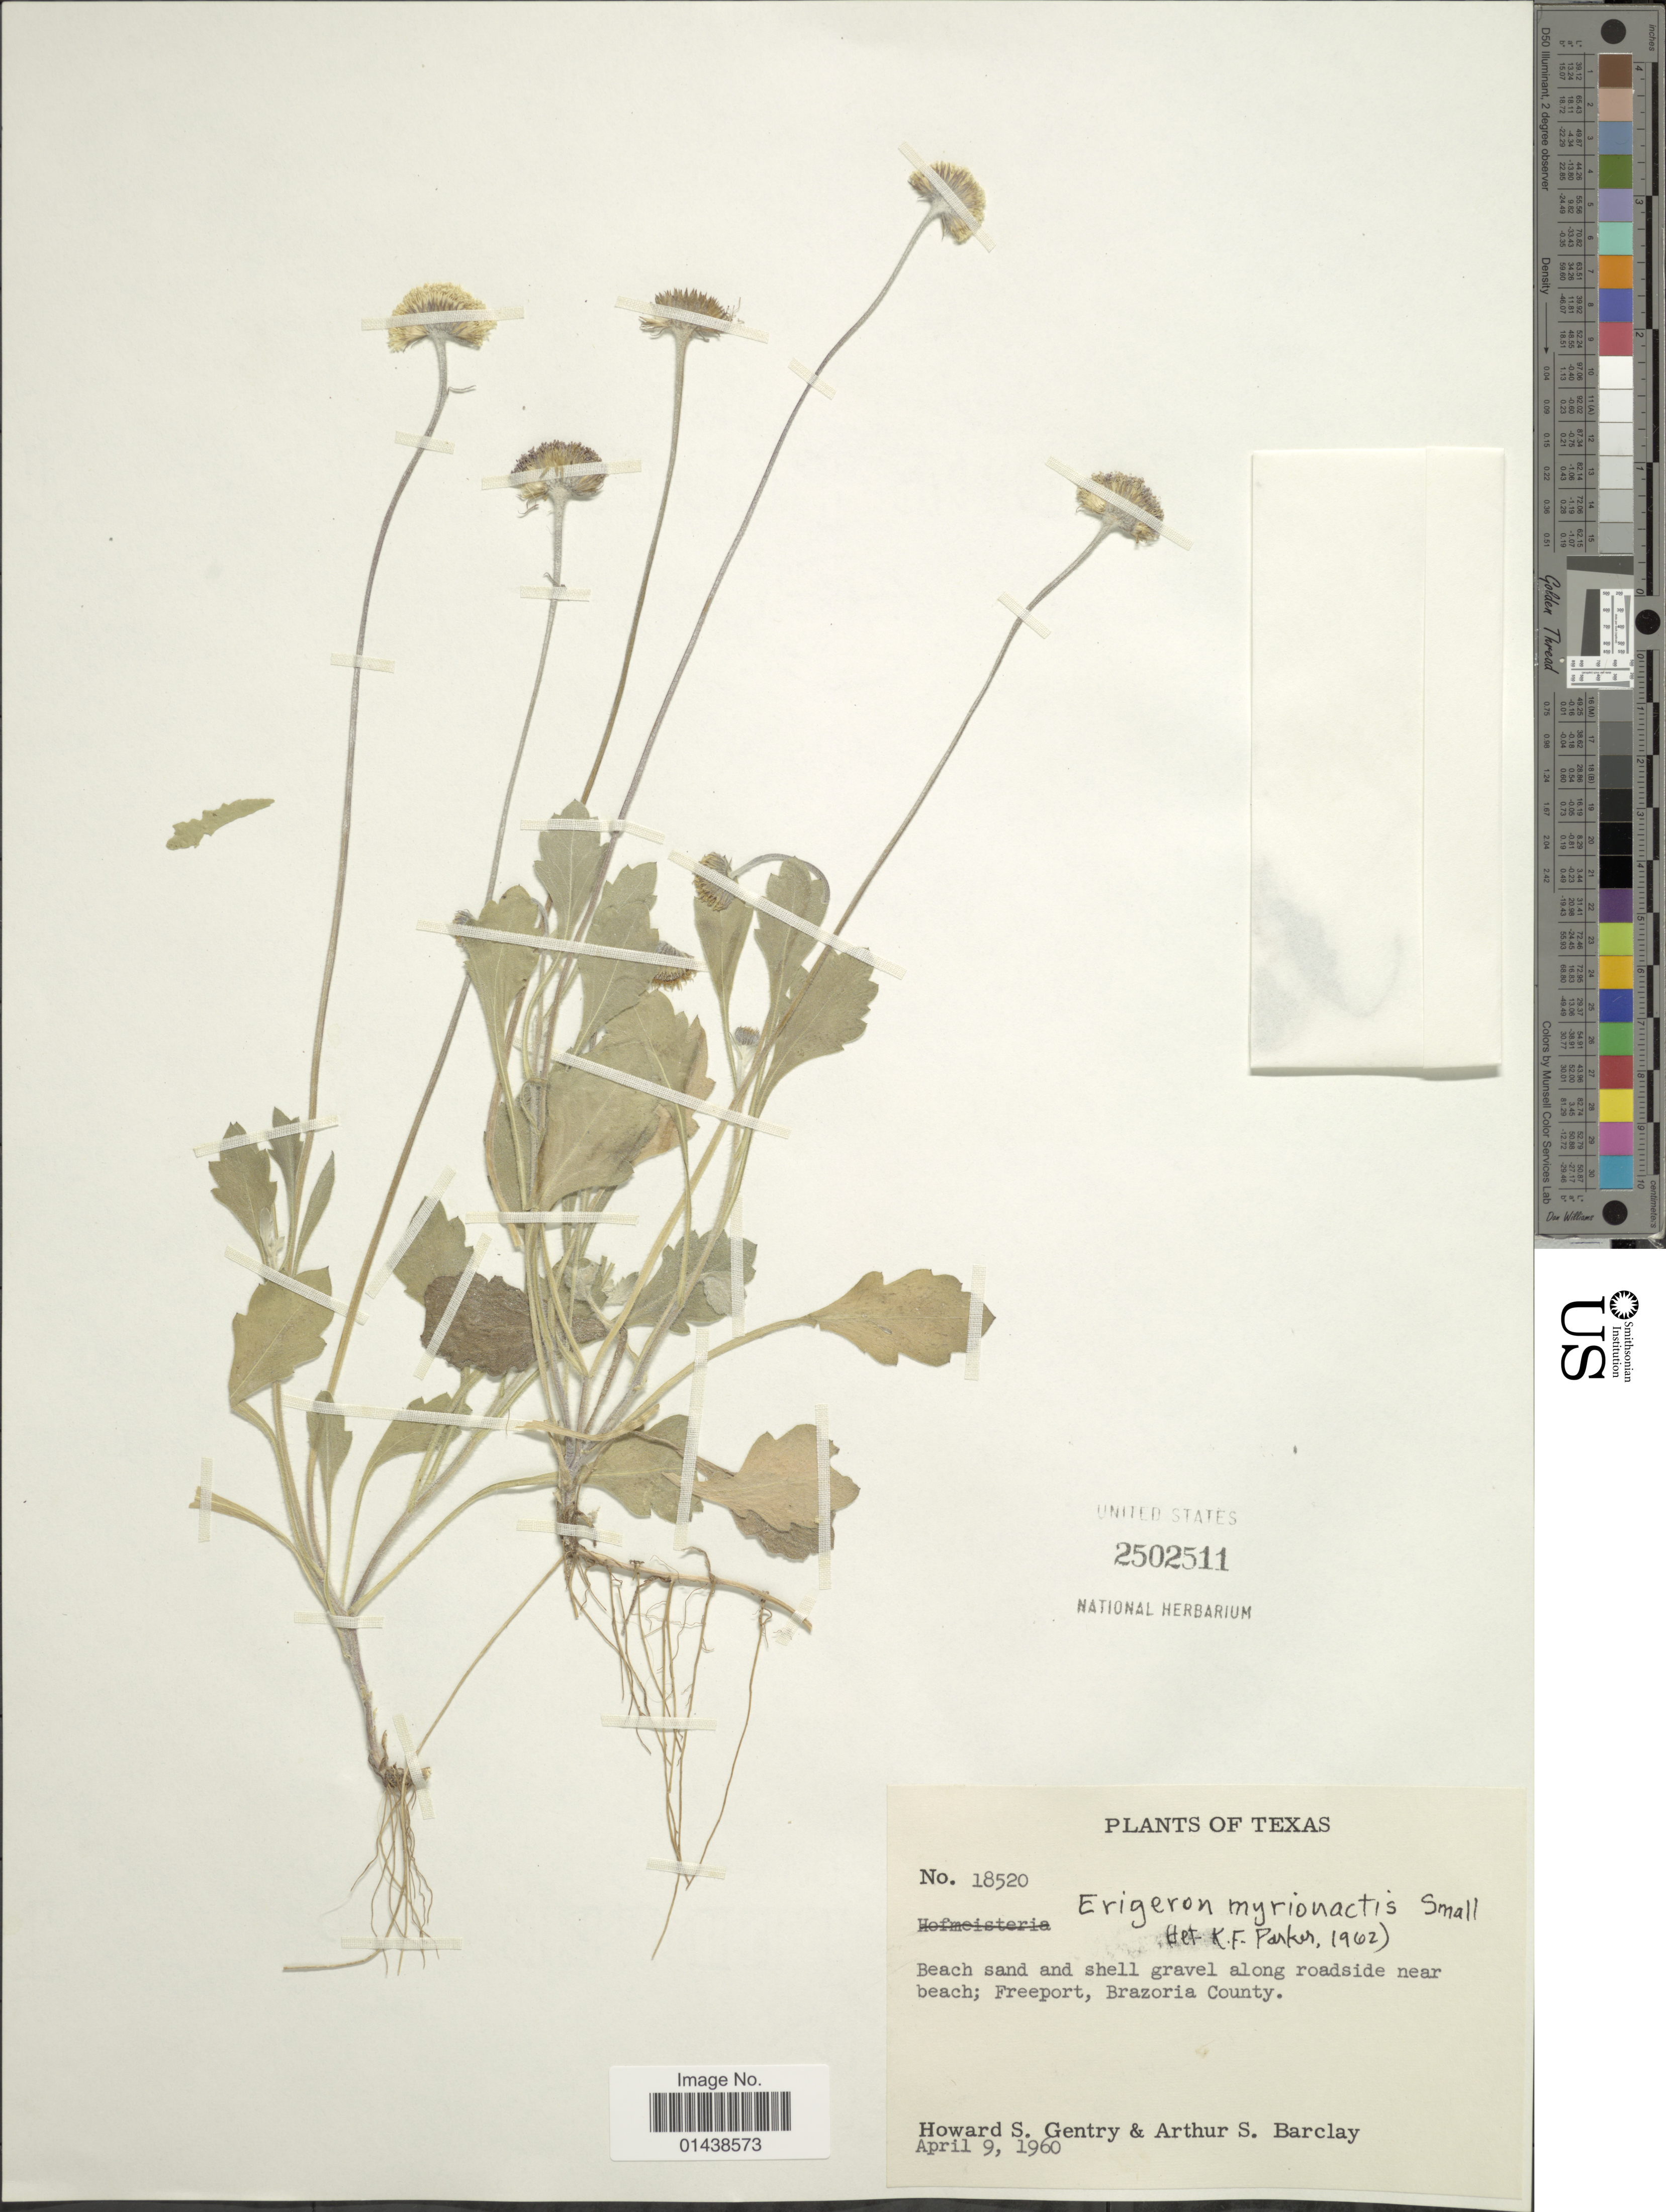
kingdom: Plantae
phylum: Tracheophyta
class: Magnoliopsida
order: Asterales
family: Asteraceae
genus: Erigeron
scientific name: Erigeron myrionactis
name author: Small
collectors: H. S. Gentry & A. S. Barclay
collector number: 18520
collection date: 1960-04-09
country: United States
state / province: Texas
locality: Along roadside near beach; Freeport, Brazoria County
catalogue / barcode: US 2502511